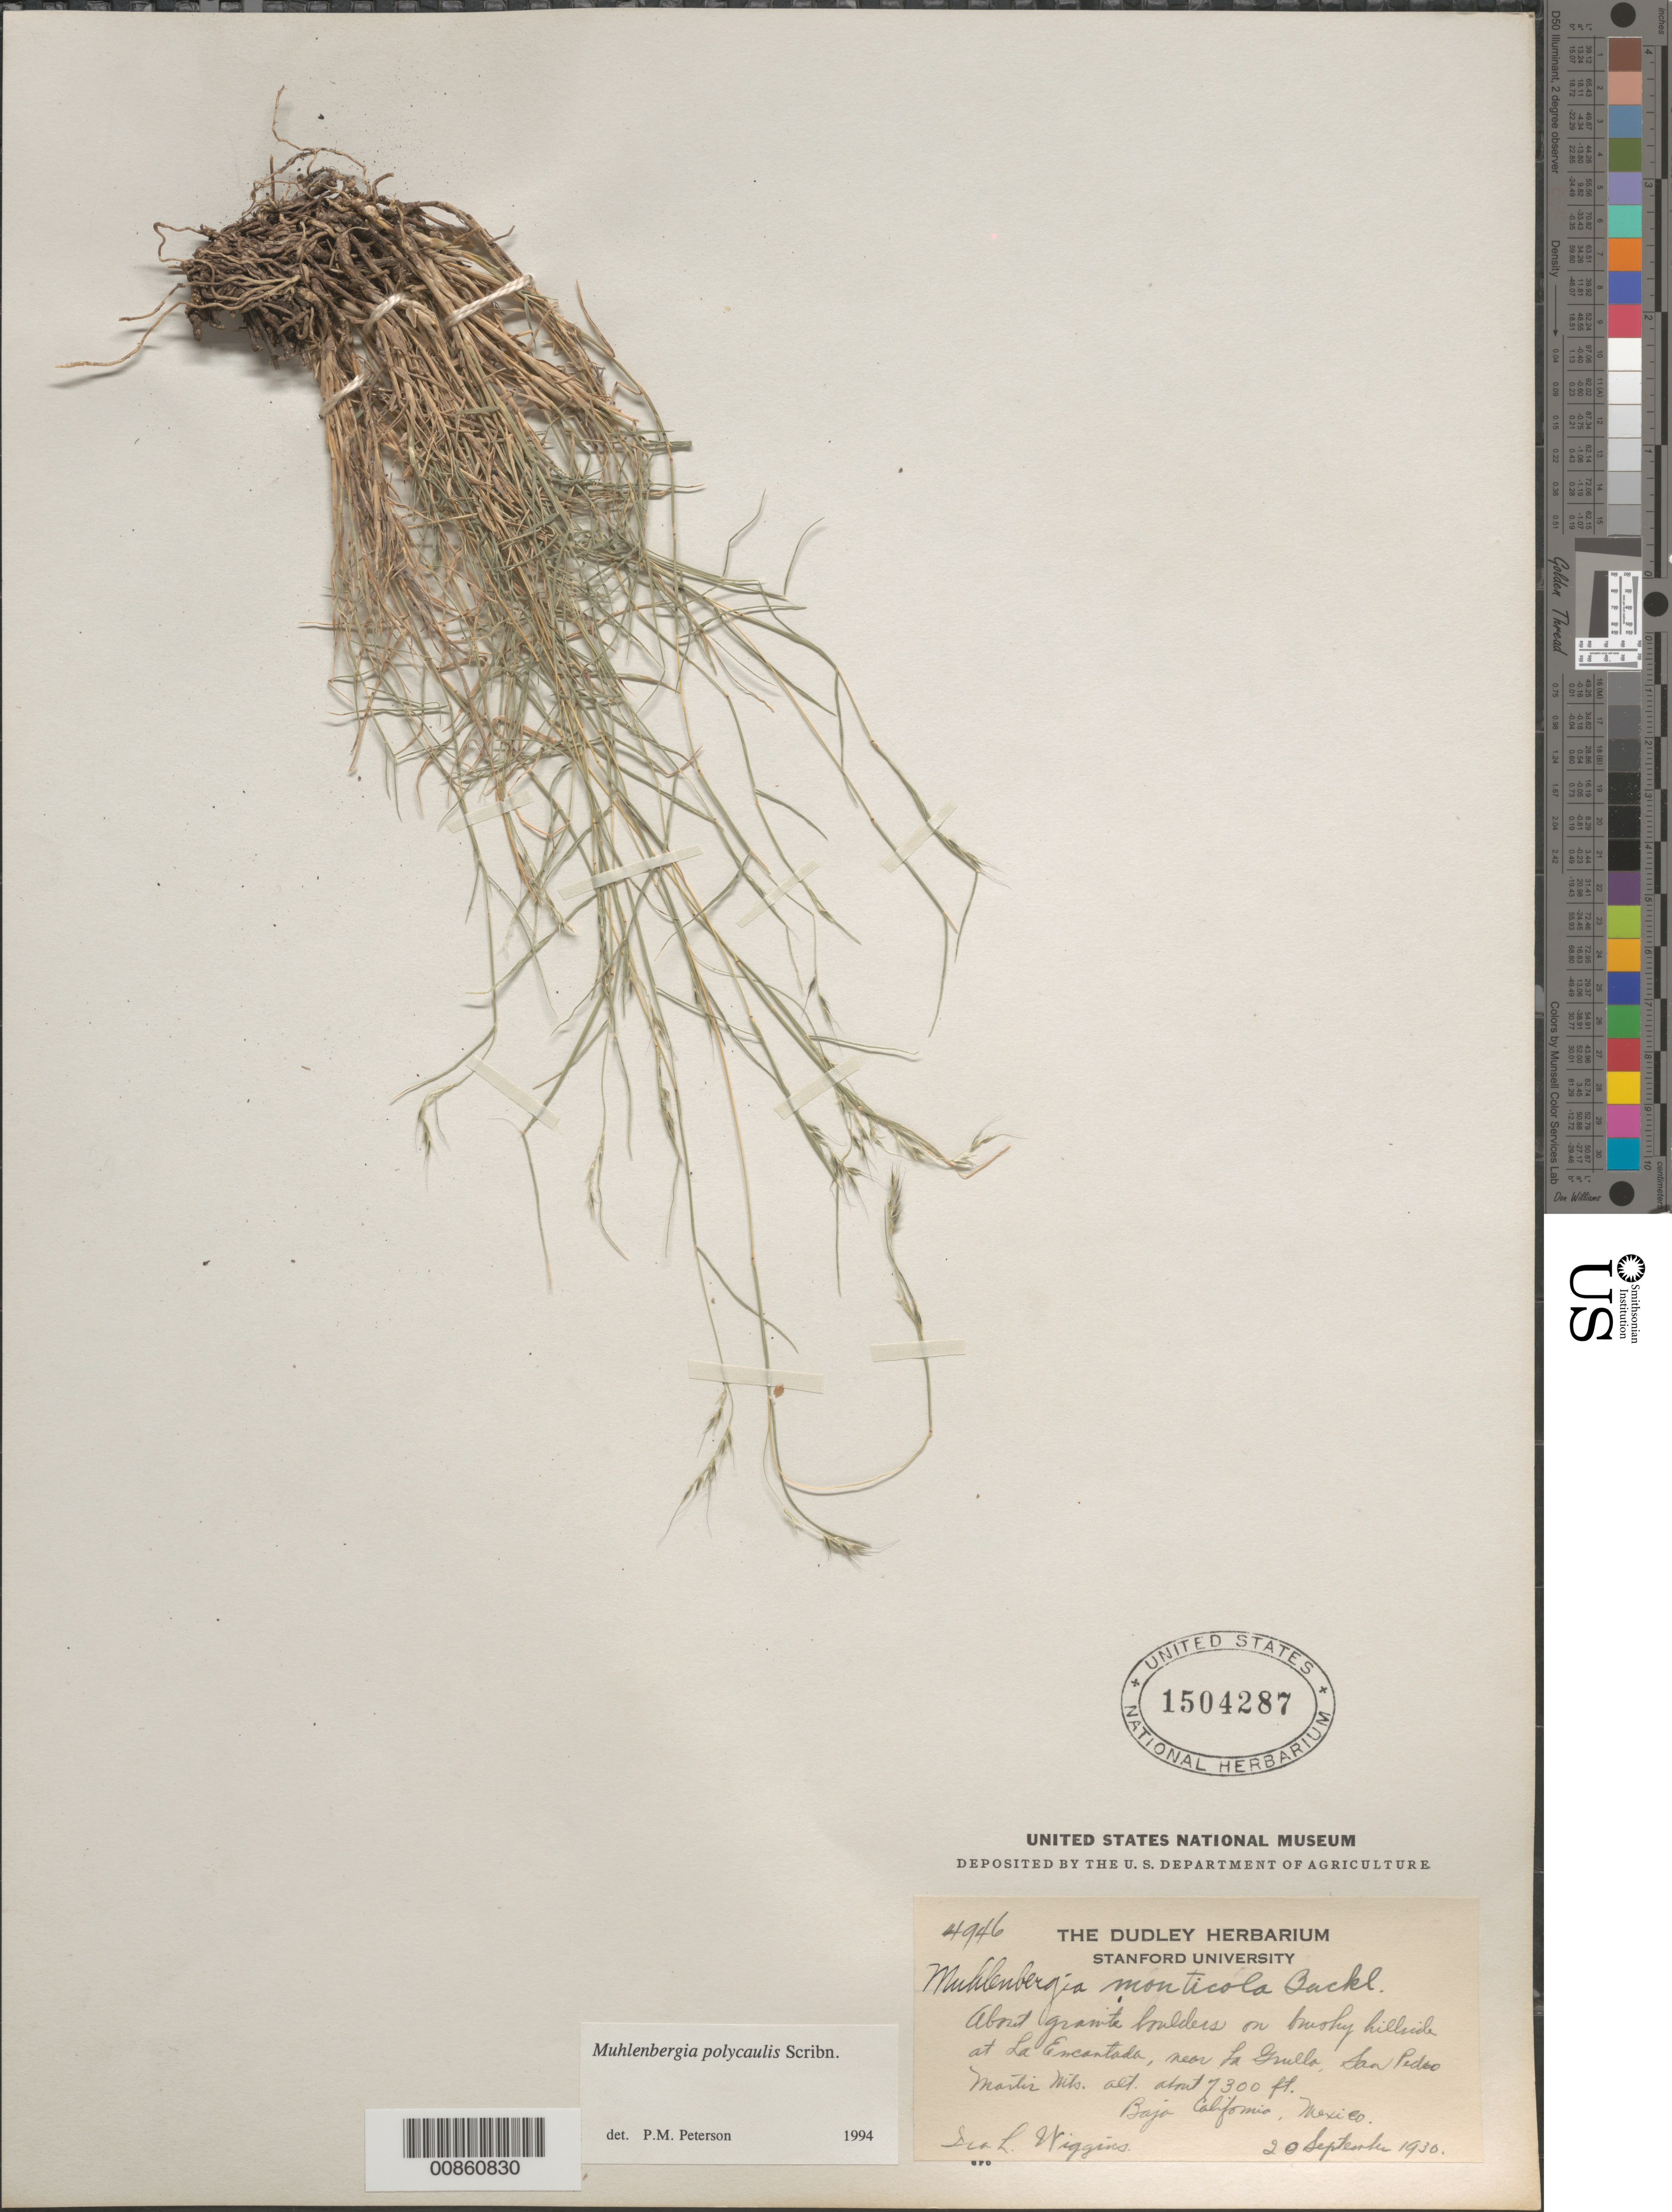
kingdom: Plantae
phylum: Tracheophyta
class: Liliopsida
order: Poales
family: Poaceae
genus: Muhlenbergia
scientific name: Muhlenbergia polycaulis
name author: Scribn.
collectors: I. L. Wiggins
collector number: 4946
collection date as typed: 20 Sep 1930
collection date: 1930-09-20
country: Mexico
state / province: Baja California Norte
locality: La Encantada, San Pedro Martir Mts., B.C.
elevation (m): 2225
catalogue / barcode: US 1504287